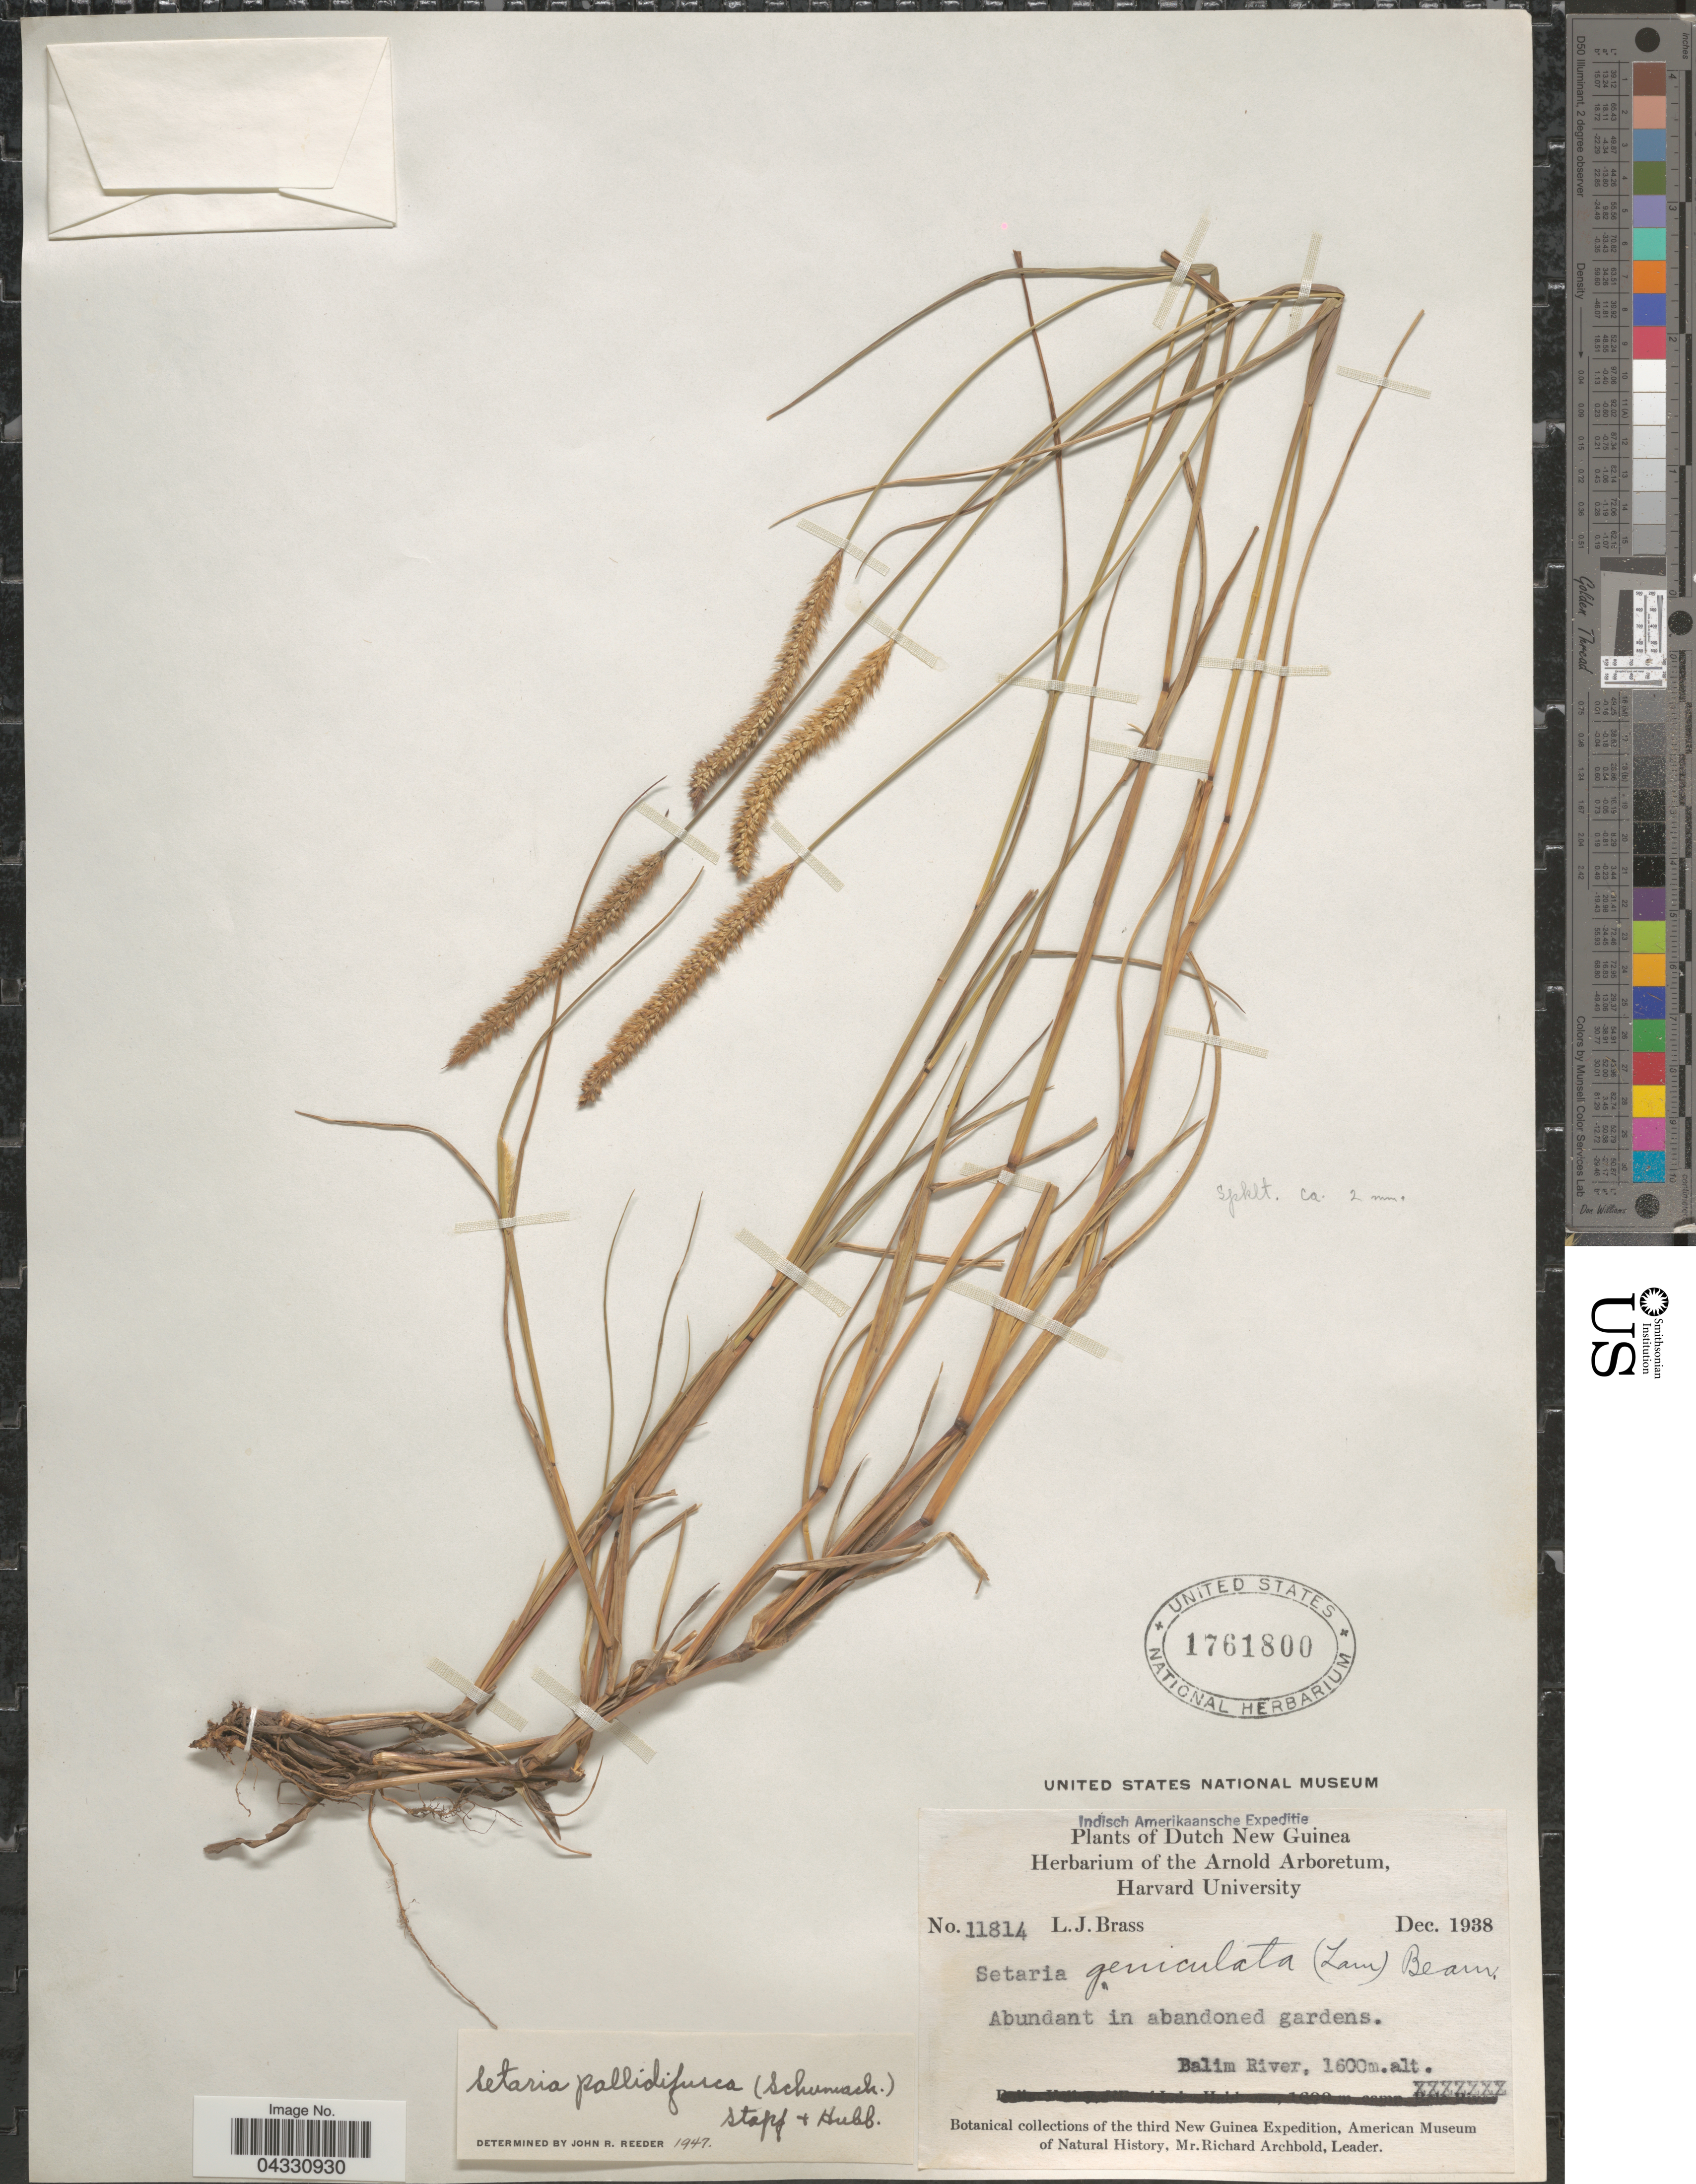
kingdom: Plantae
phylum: Tracheophyta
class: Liliopsida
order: Poales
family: Poaceae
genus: Setaria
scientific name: Setaria pallide-fusca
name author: (Schumach.) Stapf & C.E. Hubb.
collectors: L. J. Brass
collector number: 11814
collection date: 1938-12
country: Indonesia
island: New Guinea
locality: Indisch Amerikaansche Expeditie. Dutch New Guinea. Balim River. The third New Guinea Expedition.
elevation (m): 1600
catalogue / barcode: US 1761800